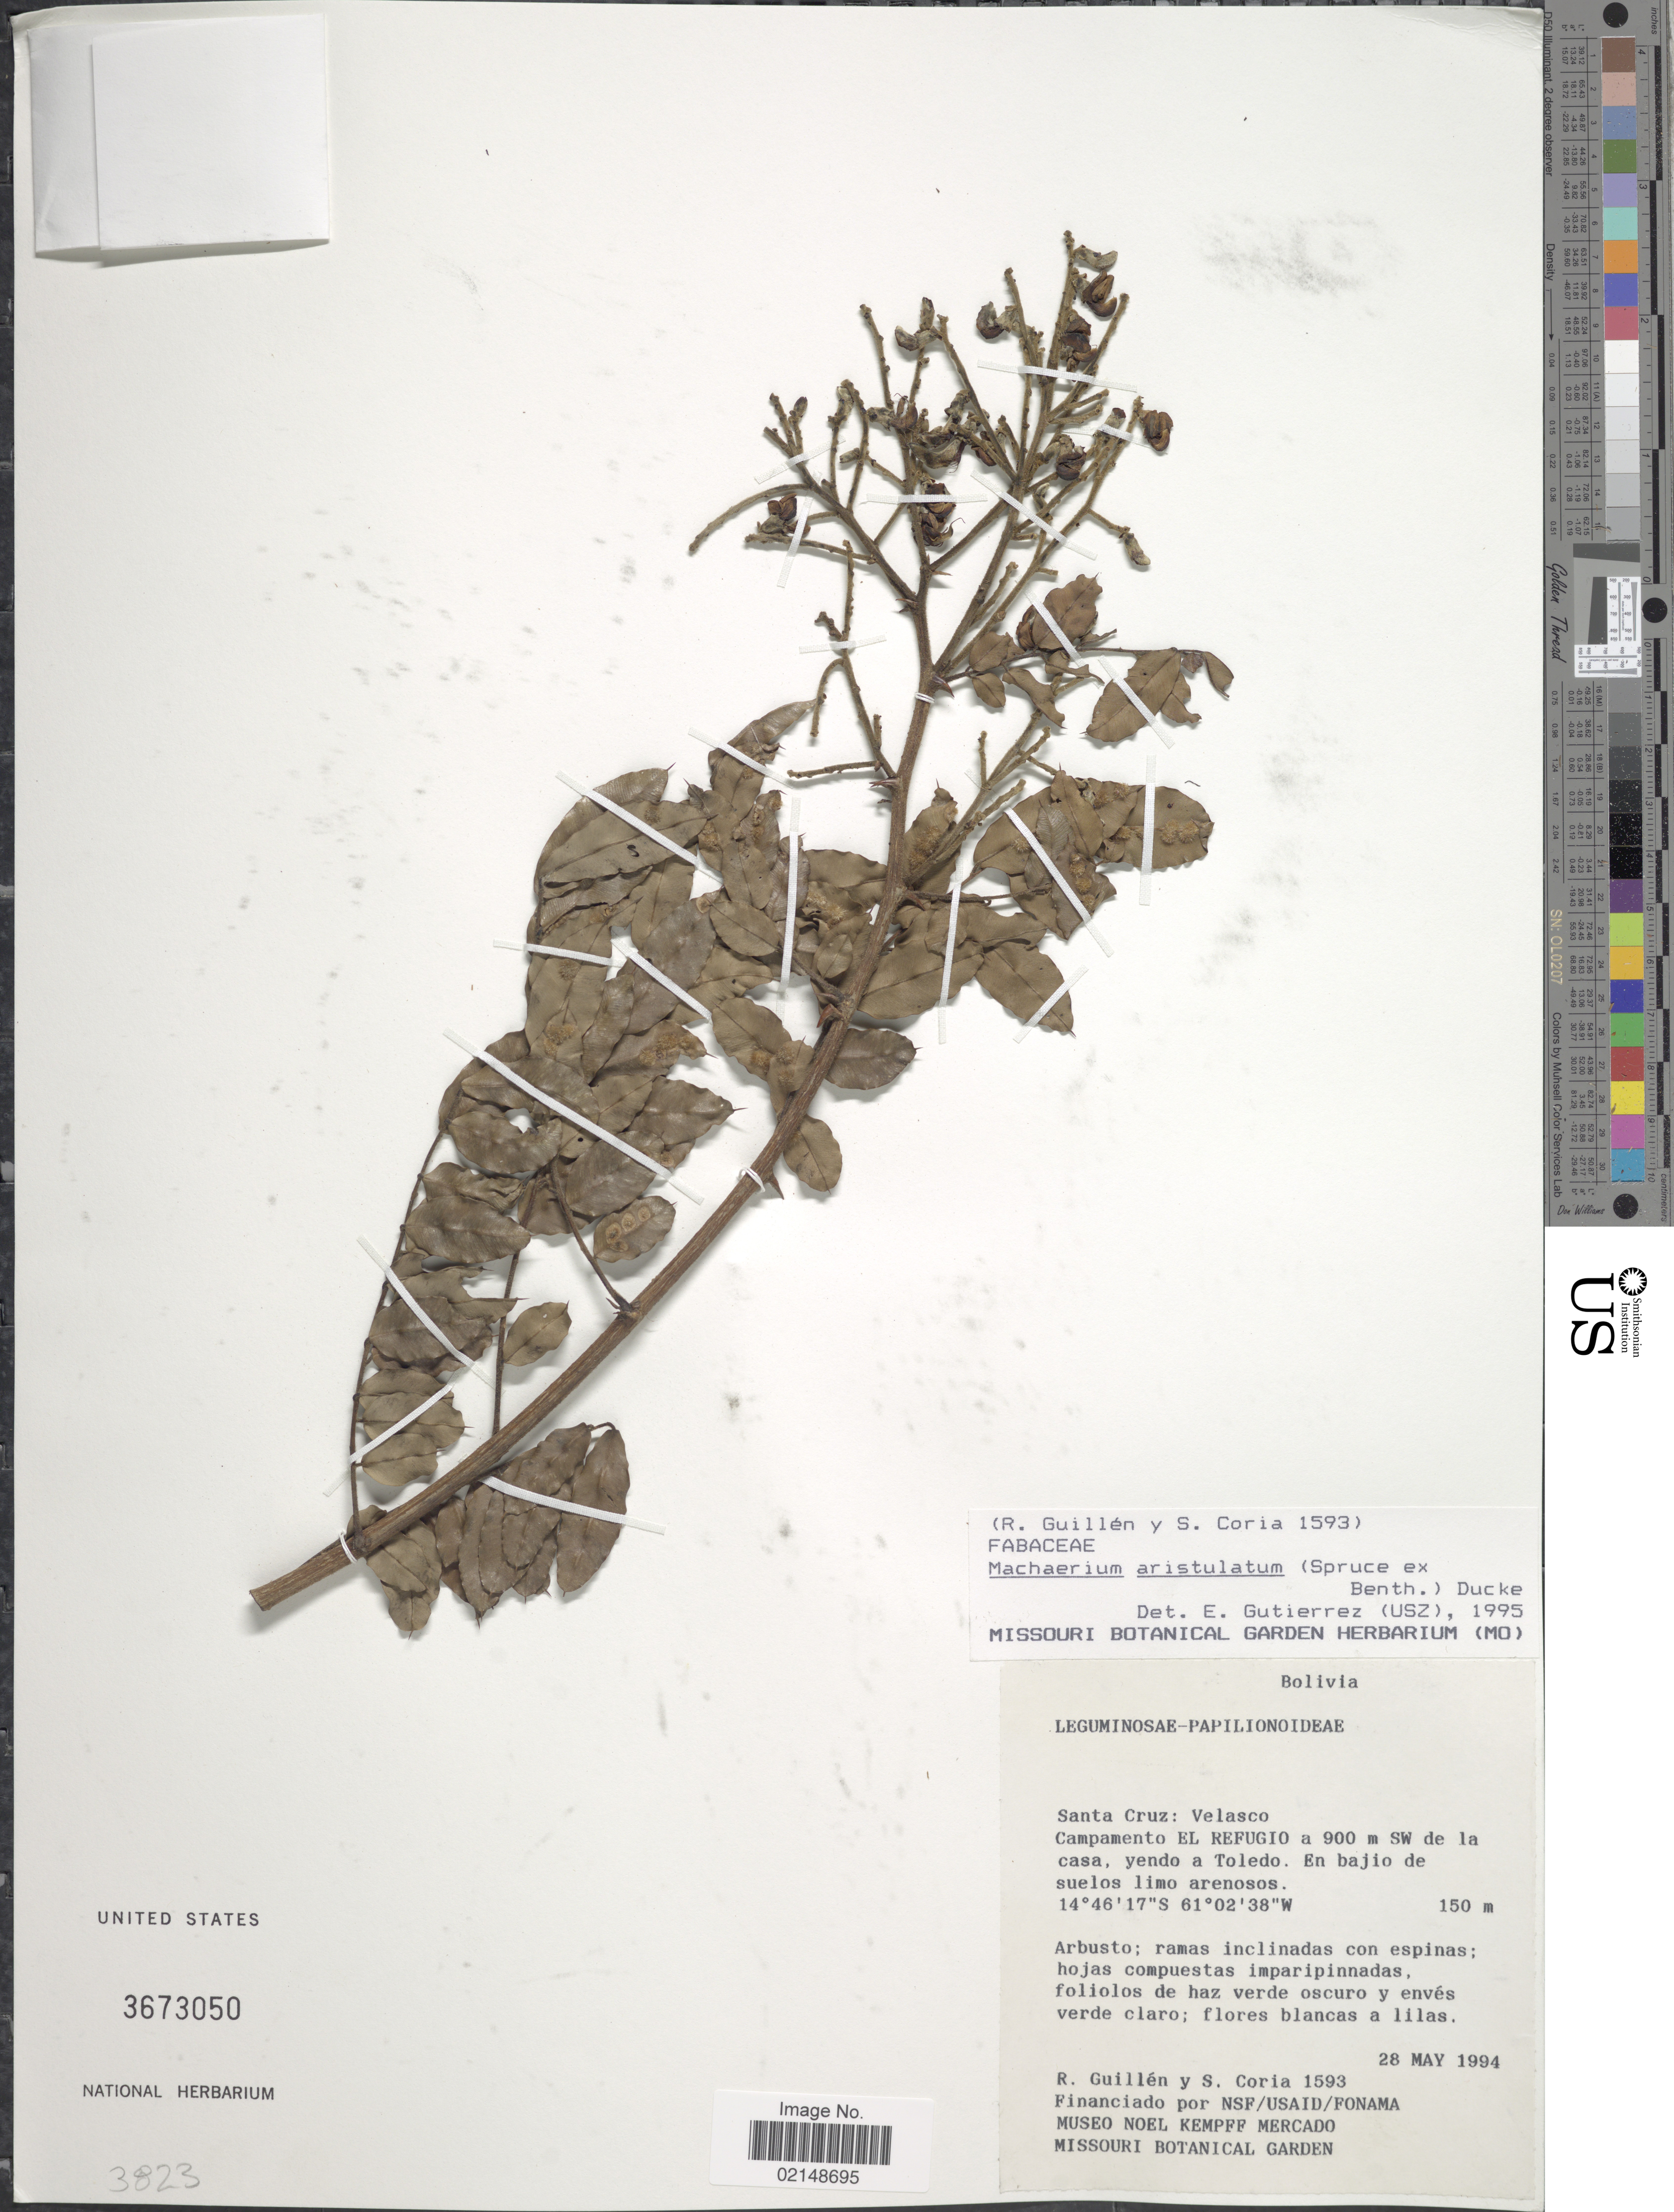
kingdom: Plantae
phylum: Tracheophyta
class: Magnoliopsida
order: Fabales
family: Fabaceae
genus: Machaerium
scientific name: Machaerium aristulatum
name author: (Spruce ex Benth.) Duckee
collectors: R. Guillen & S. Coria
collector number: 1593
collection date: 1994-05-28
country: Bolivia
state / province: Santa Cruz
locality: Velasco, Campamento El Refugio a 900 m SW de la casa, yendo a Toledo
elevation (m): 150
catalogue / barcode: US 3673050